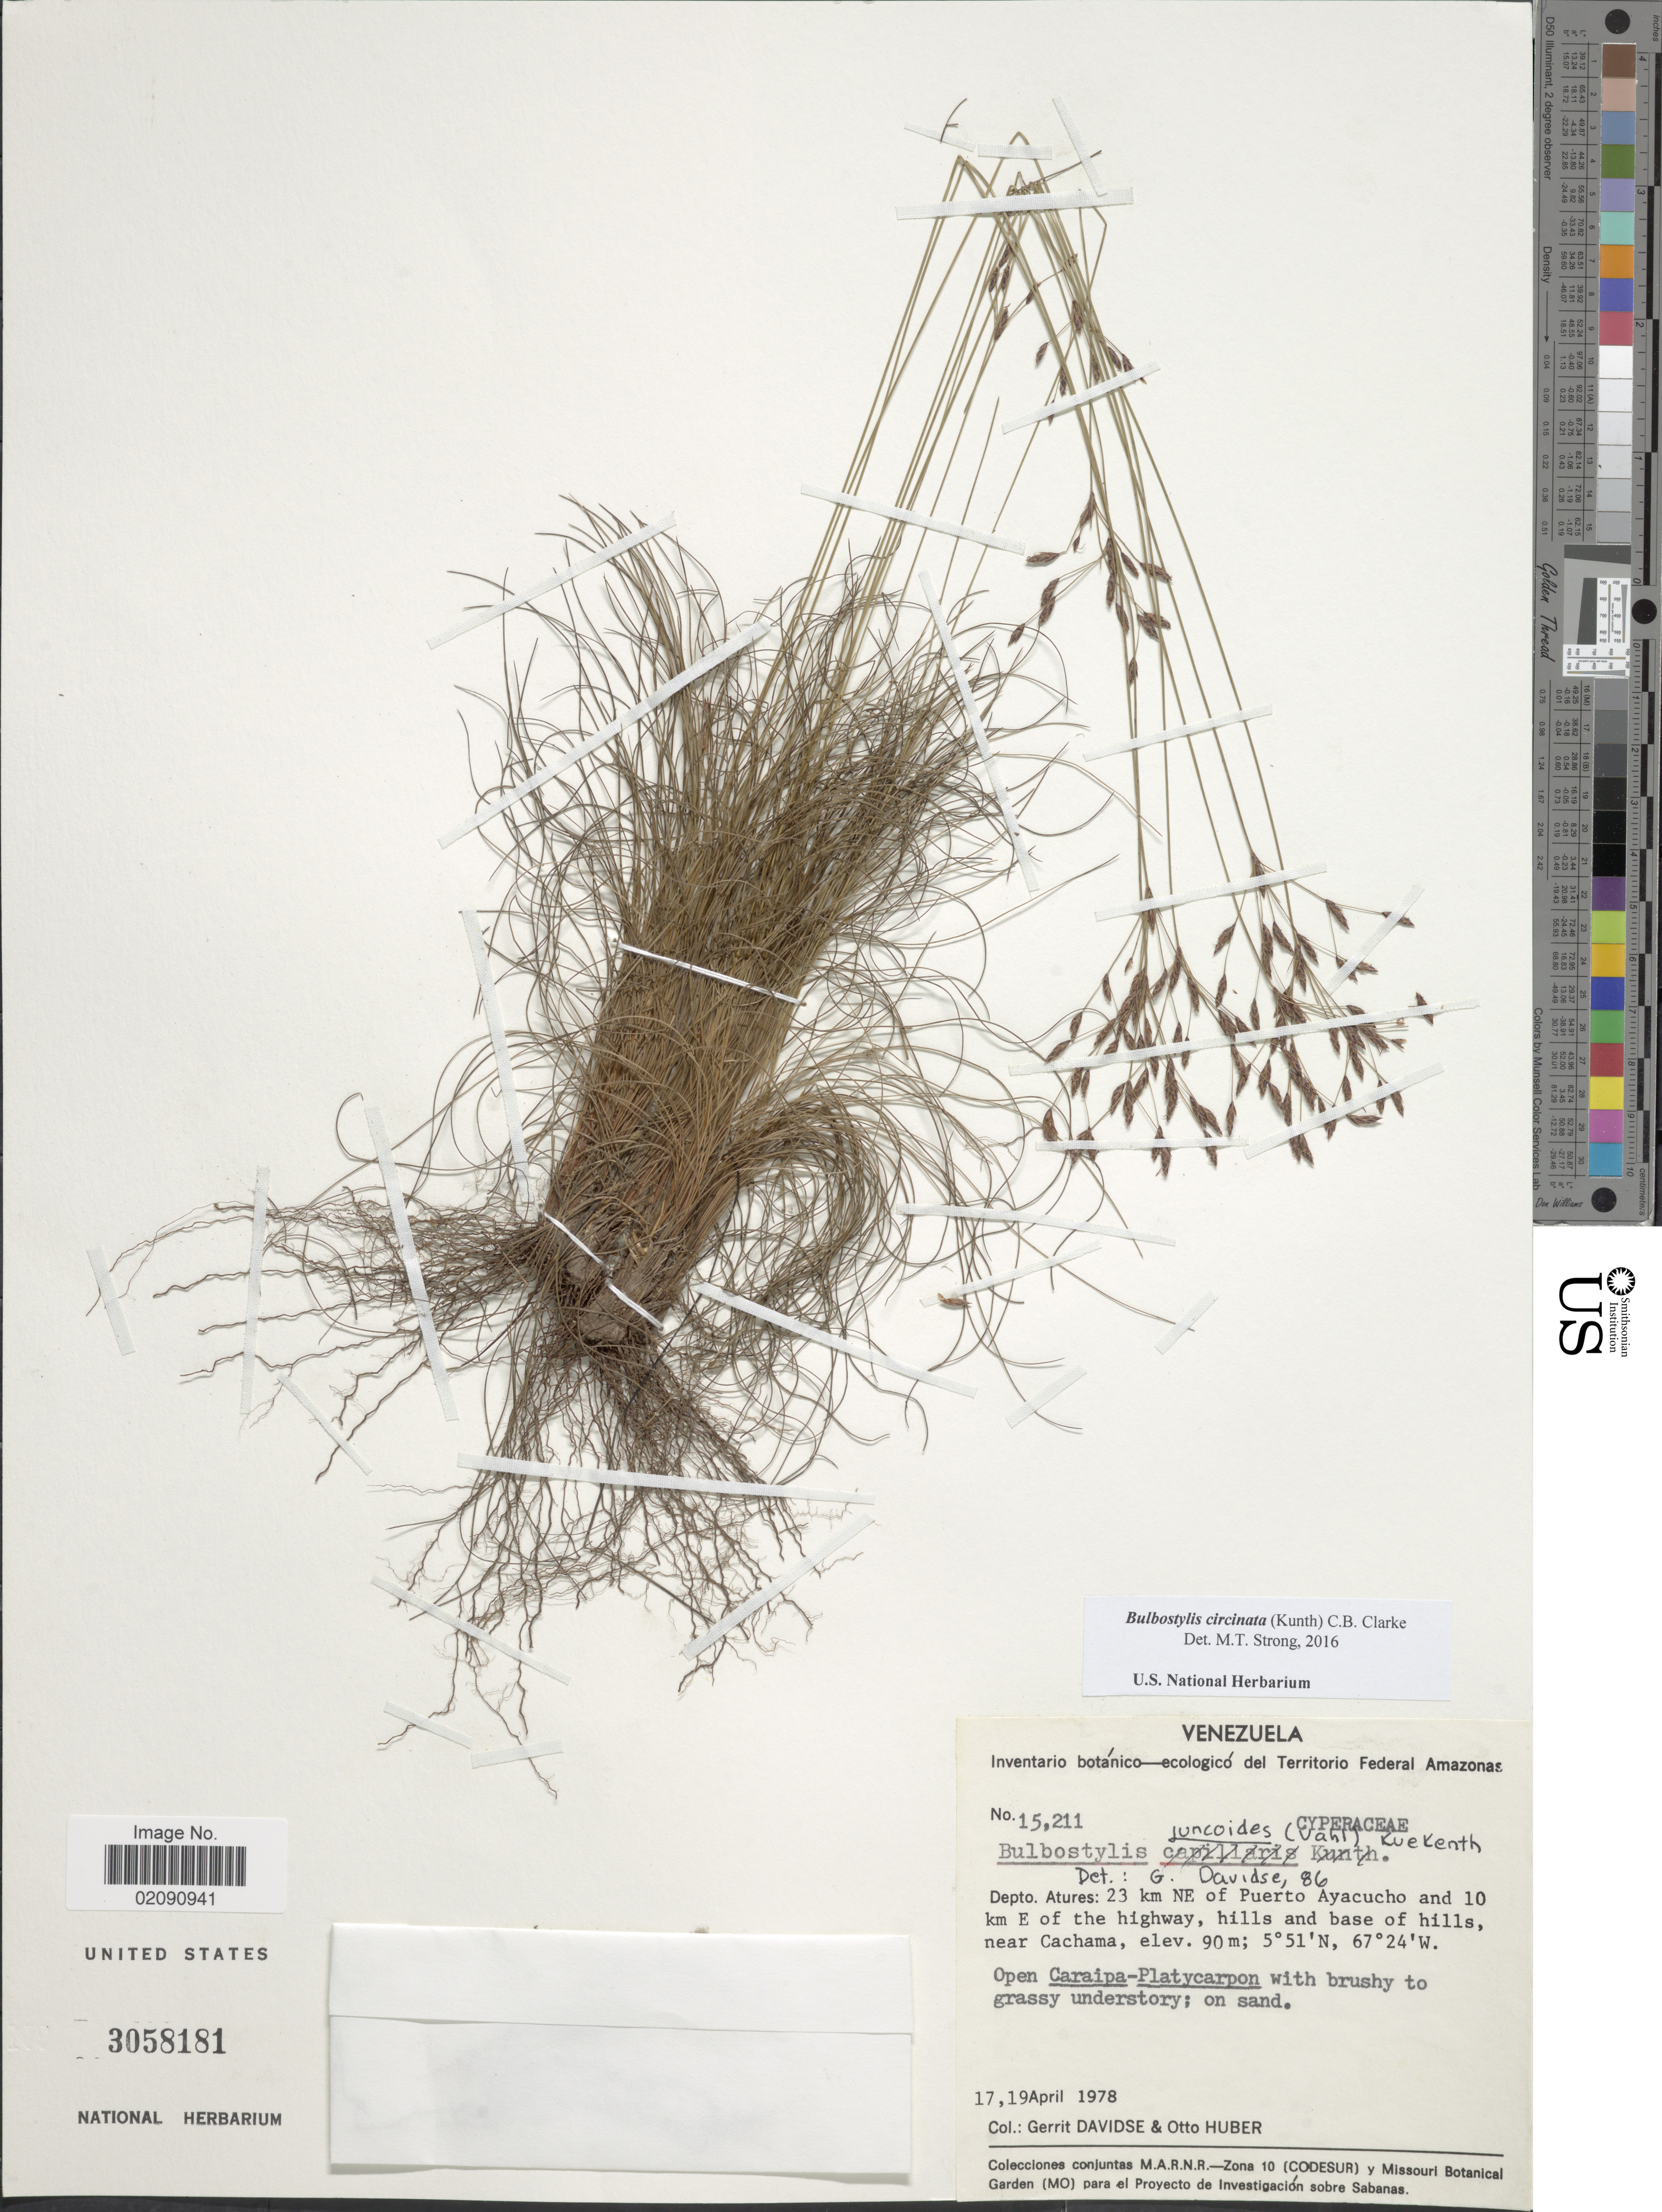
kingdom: Plantae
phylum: Tracheophyta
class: Liliopsida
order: Poales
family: Cyperaceae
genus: Bulbostylis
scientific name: Bulbostylis circinata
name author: (Kunth) C.B. Clarke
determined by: Strong, M. T., (US), Smithsonian Institution - National Museum of Natural History (UNITED STATES)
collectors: G. Davidse & O. Huber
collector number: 15211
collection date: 1978-04-17/1978-04-19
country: Venezuela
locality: Depto. Atures: 23 km NE of Puerto Ayacucho and 10 km E of the highway, hills and base of hills, near Cachama.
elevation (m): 90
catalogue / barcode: US 3058181